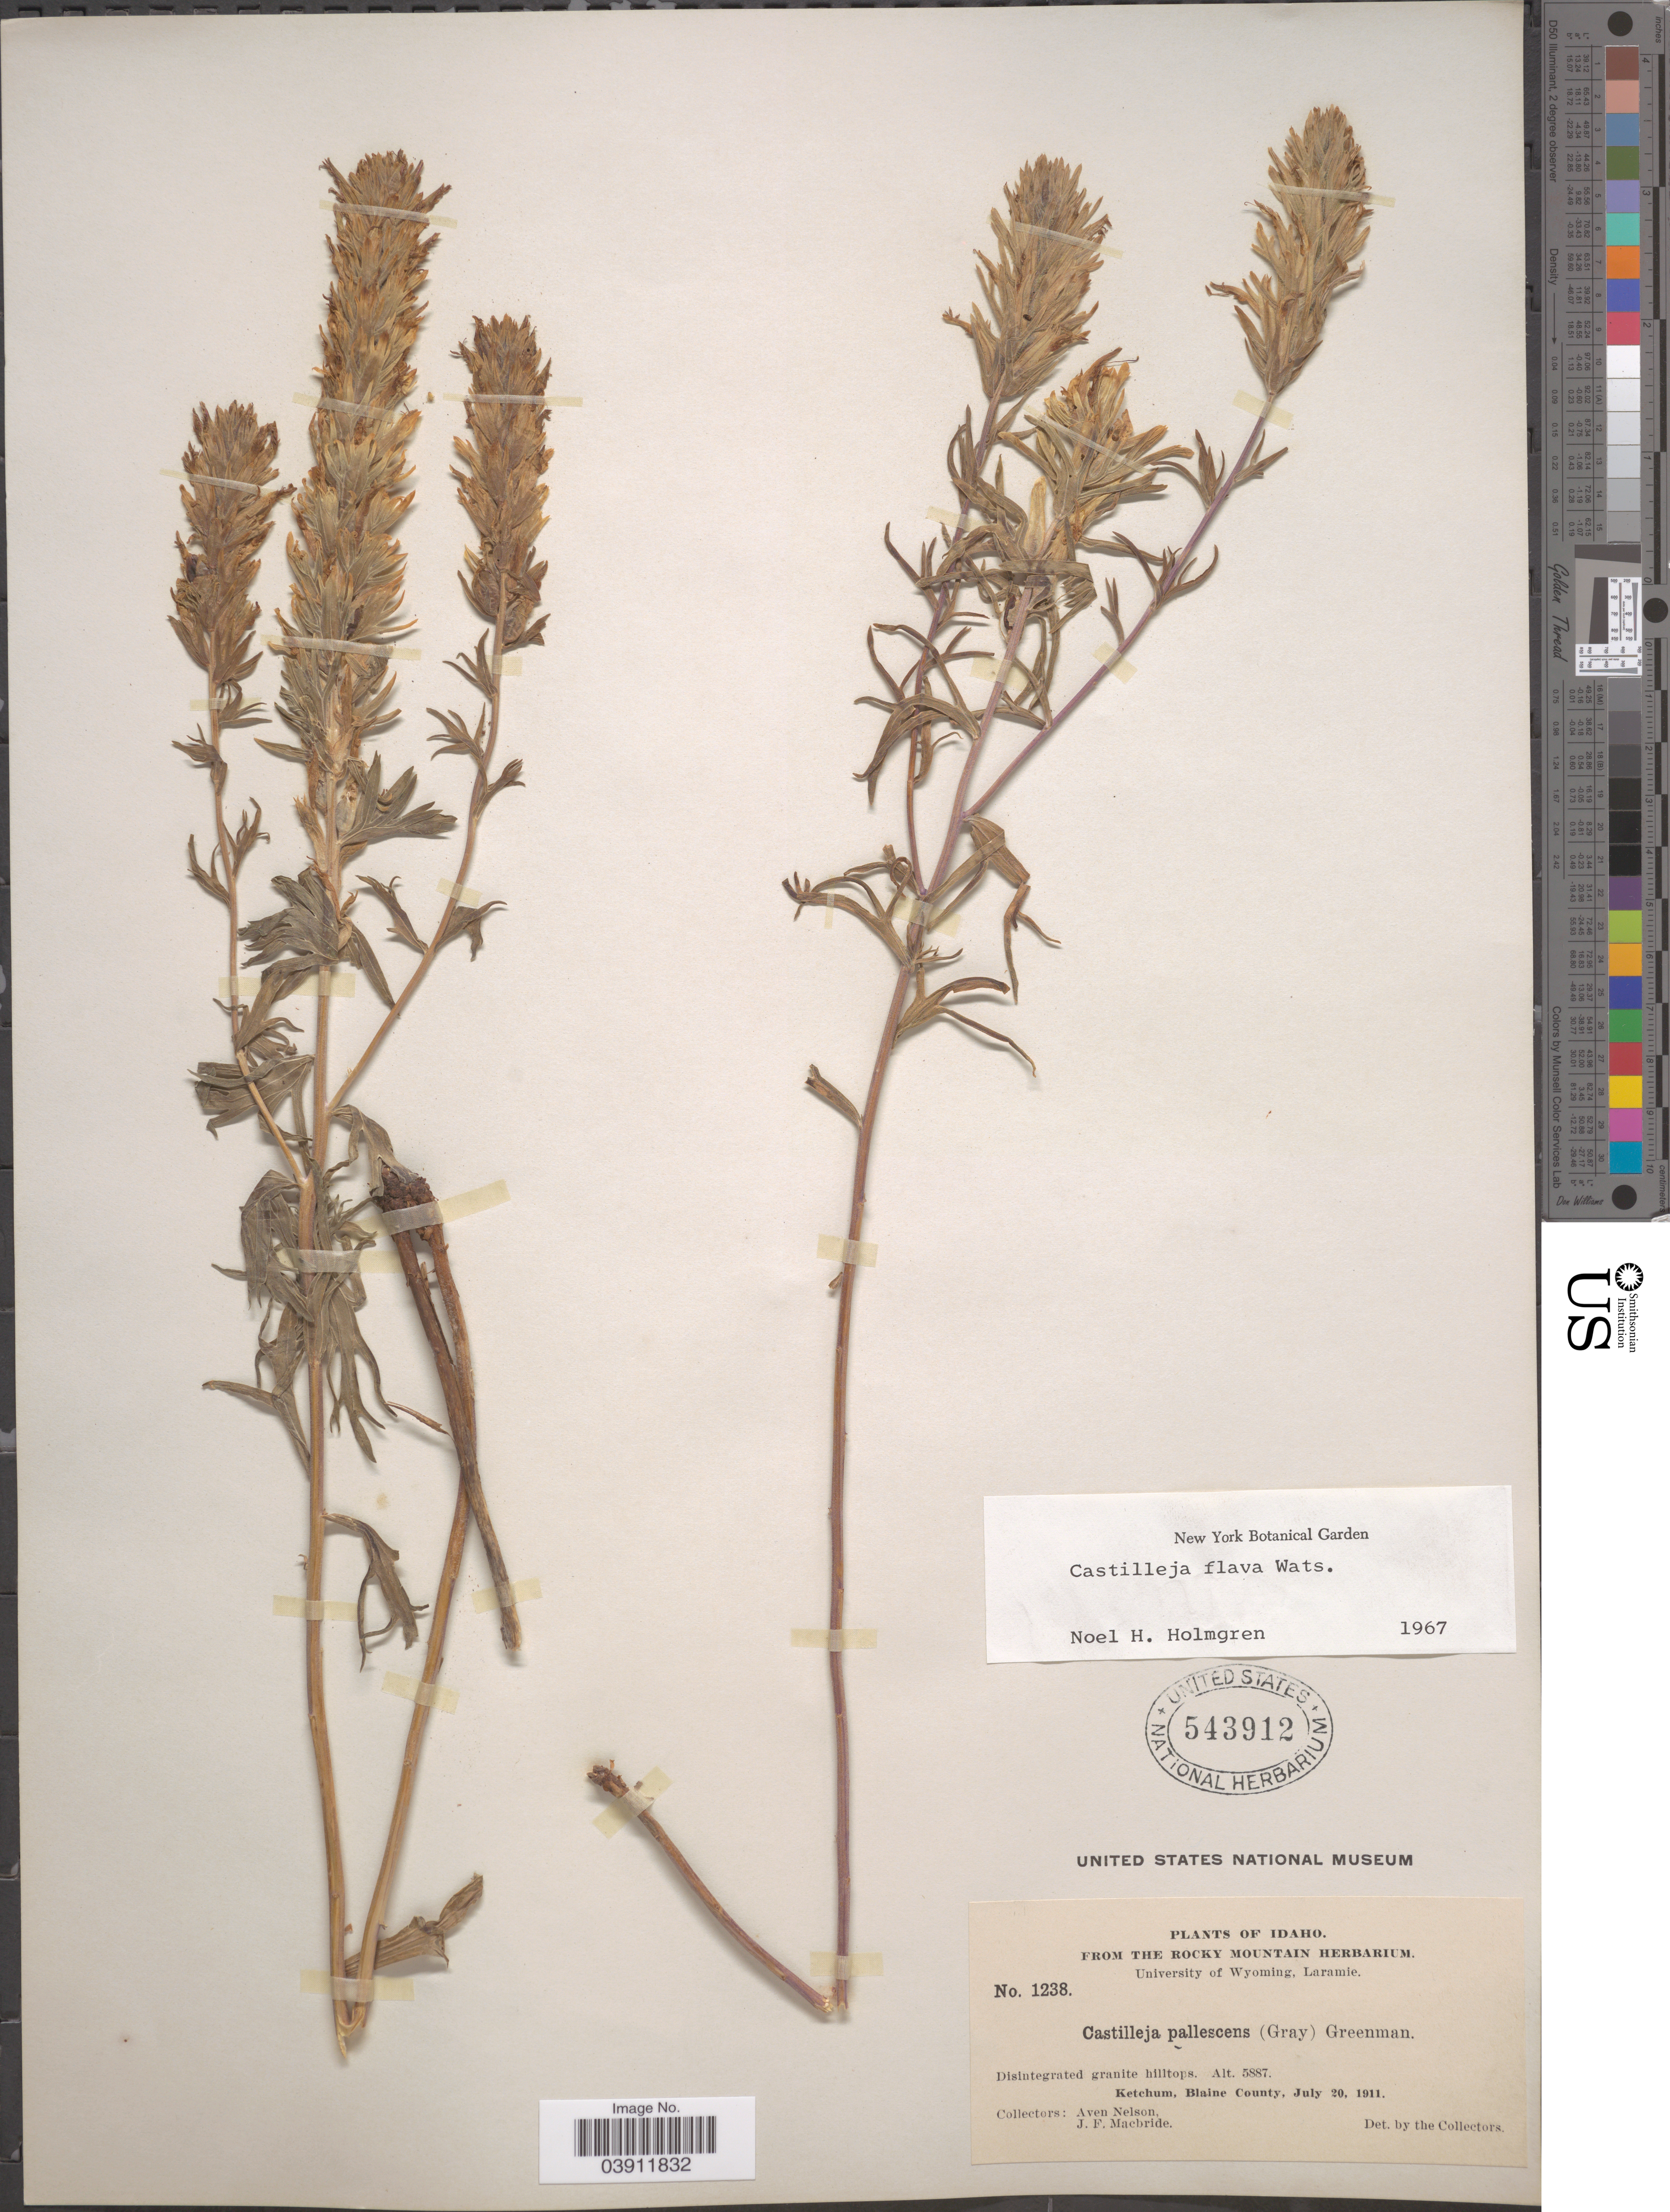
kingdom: Plantae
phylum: Tracheophyta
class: Magnoliopsida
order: Lamiales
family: Orobanchaceae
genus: Castilleja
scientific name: Castilleja flava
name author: S. Watson in C. King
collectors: A. Nelson & J. F. Macbride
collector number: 1238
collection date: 1911-07-20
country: United States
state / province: Idaho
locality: Ketchum, Blaine County.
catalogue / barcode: US 543912